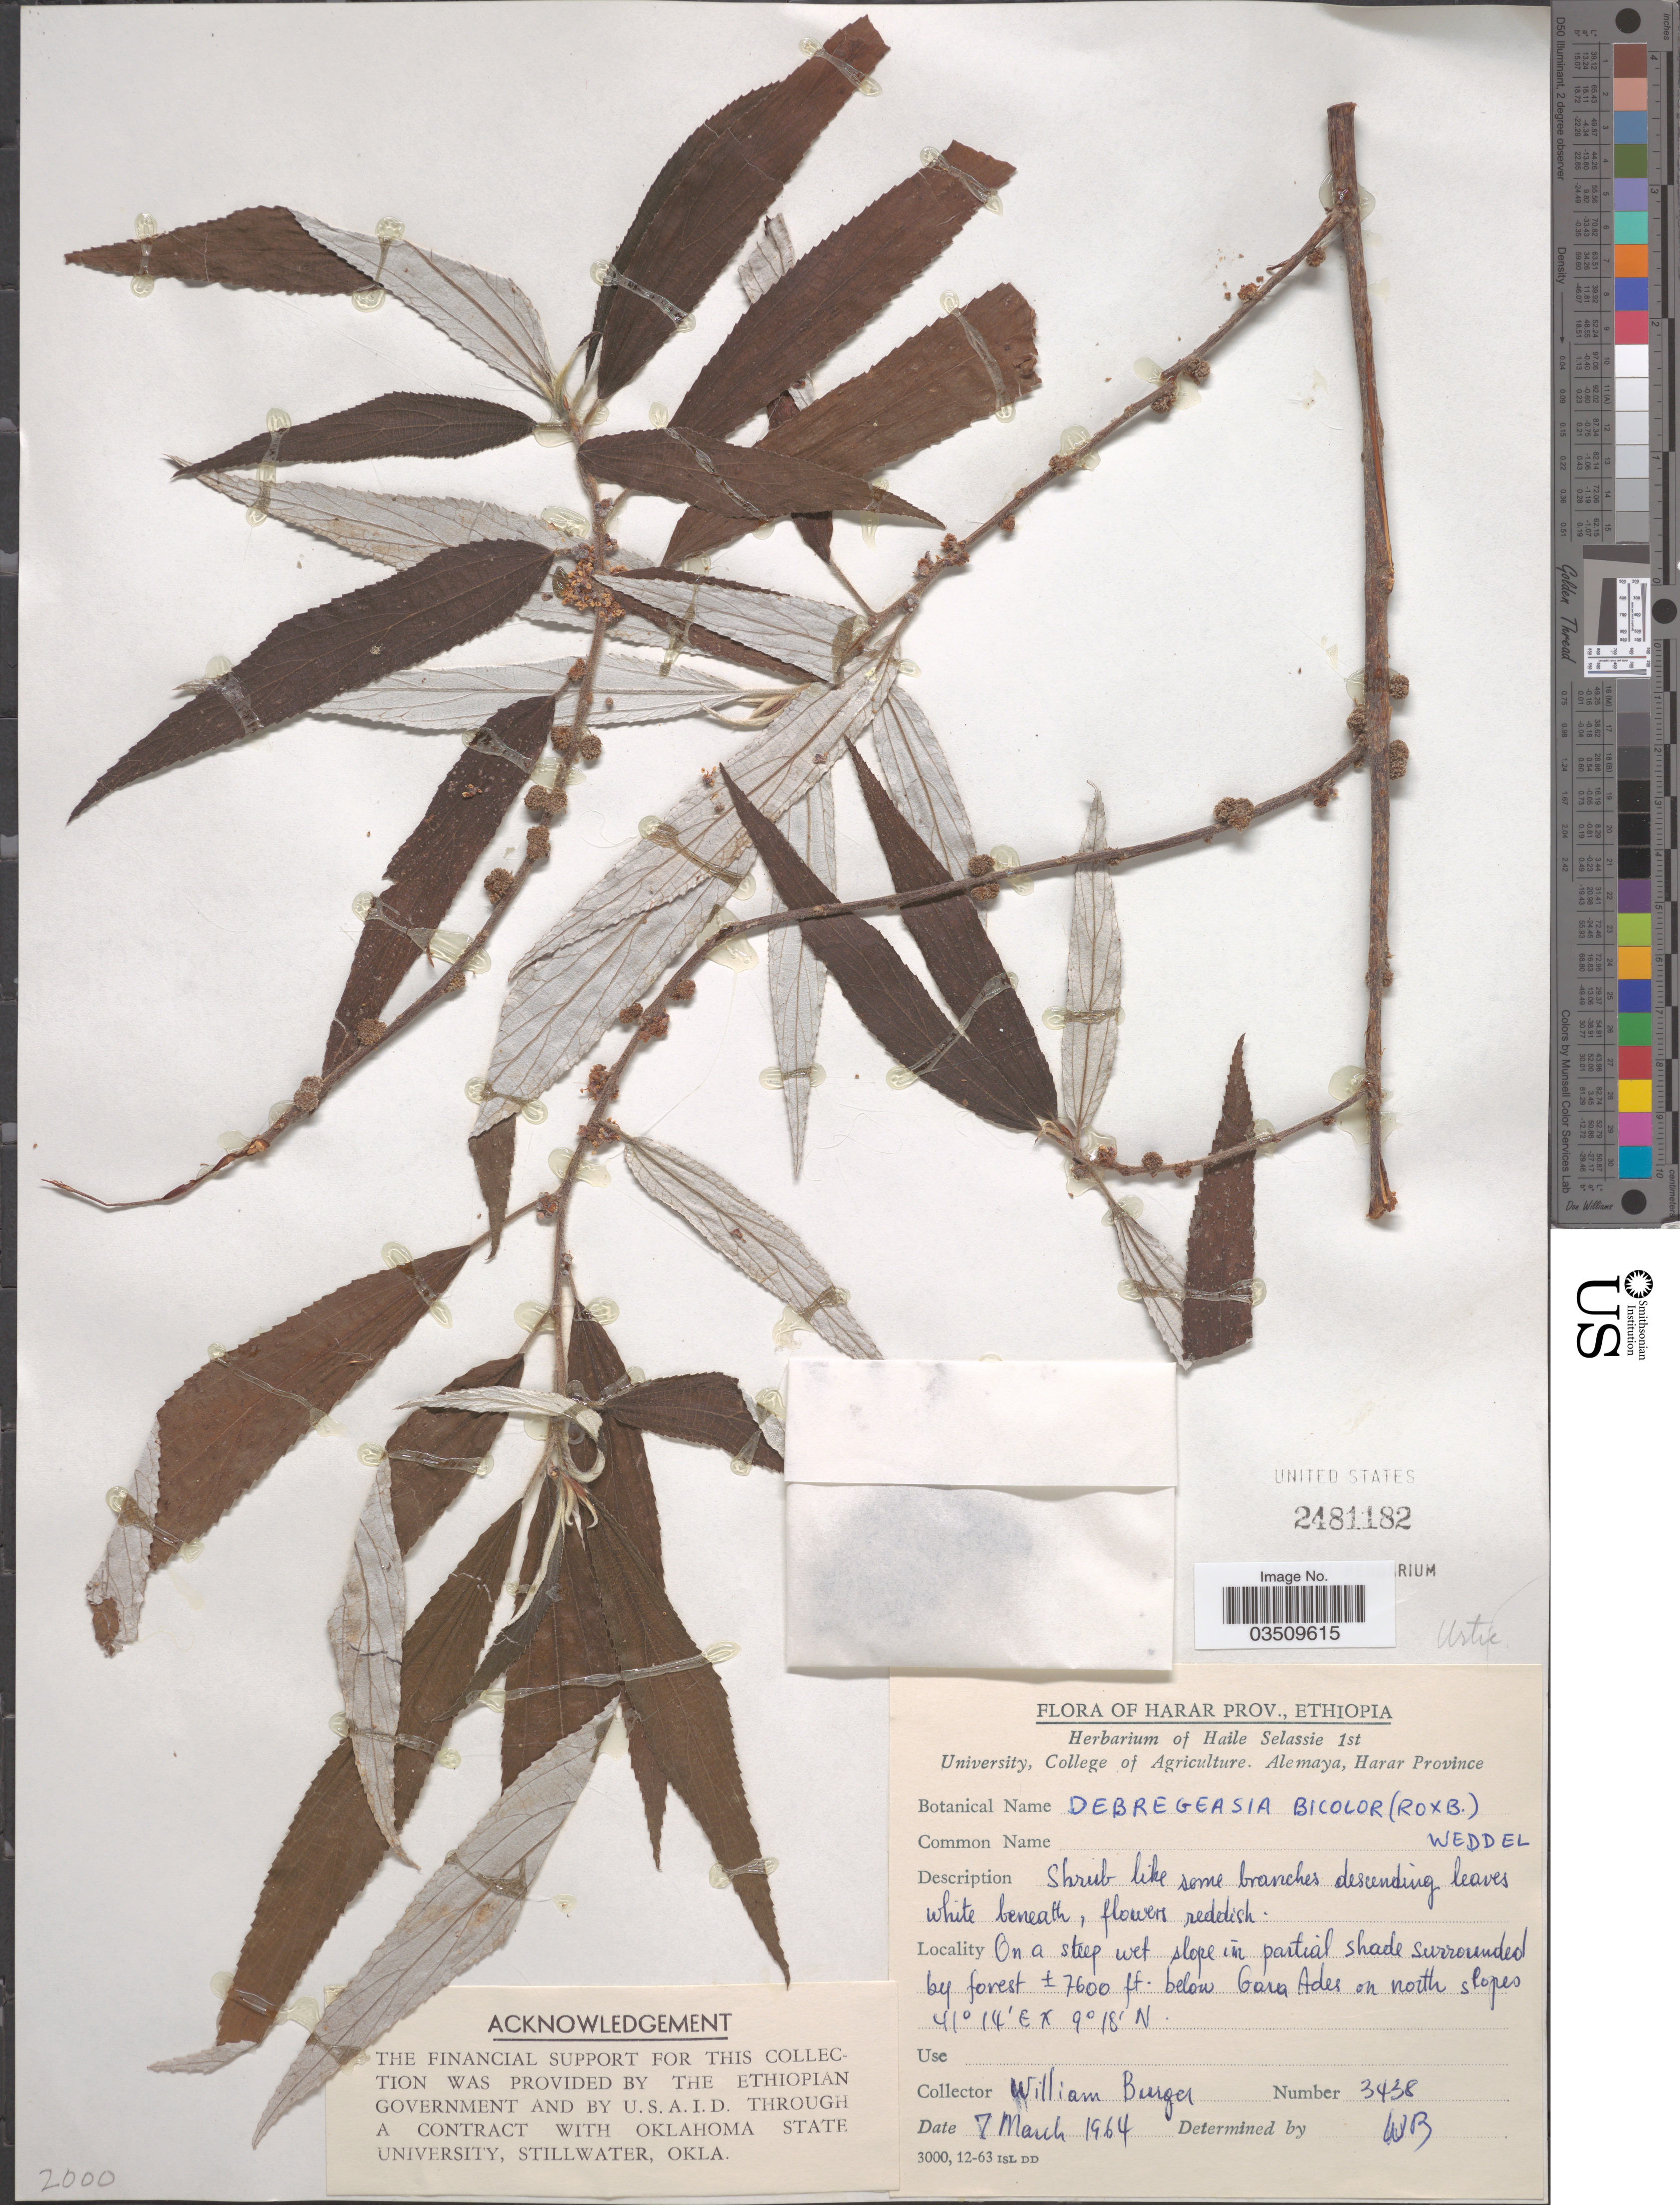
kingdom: Plantae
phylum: Tracheophyta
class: Magnoliopsida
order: Rosales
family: Urticaceae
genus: Debregeasia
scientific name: Debregeasia bicolor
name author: (Roxb.) Wedd.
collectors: W. Burger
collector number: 3438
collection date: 1964-03-07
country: Ethiopia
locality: Harar Prov., below Gara Ades on north slopes.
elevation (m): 2316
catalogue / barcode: US 2481182